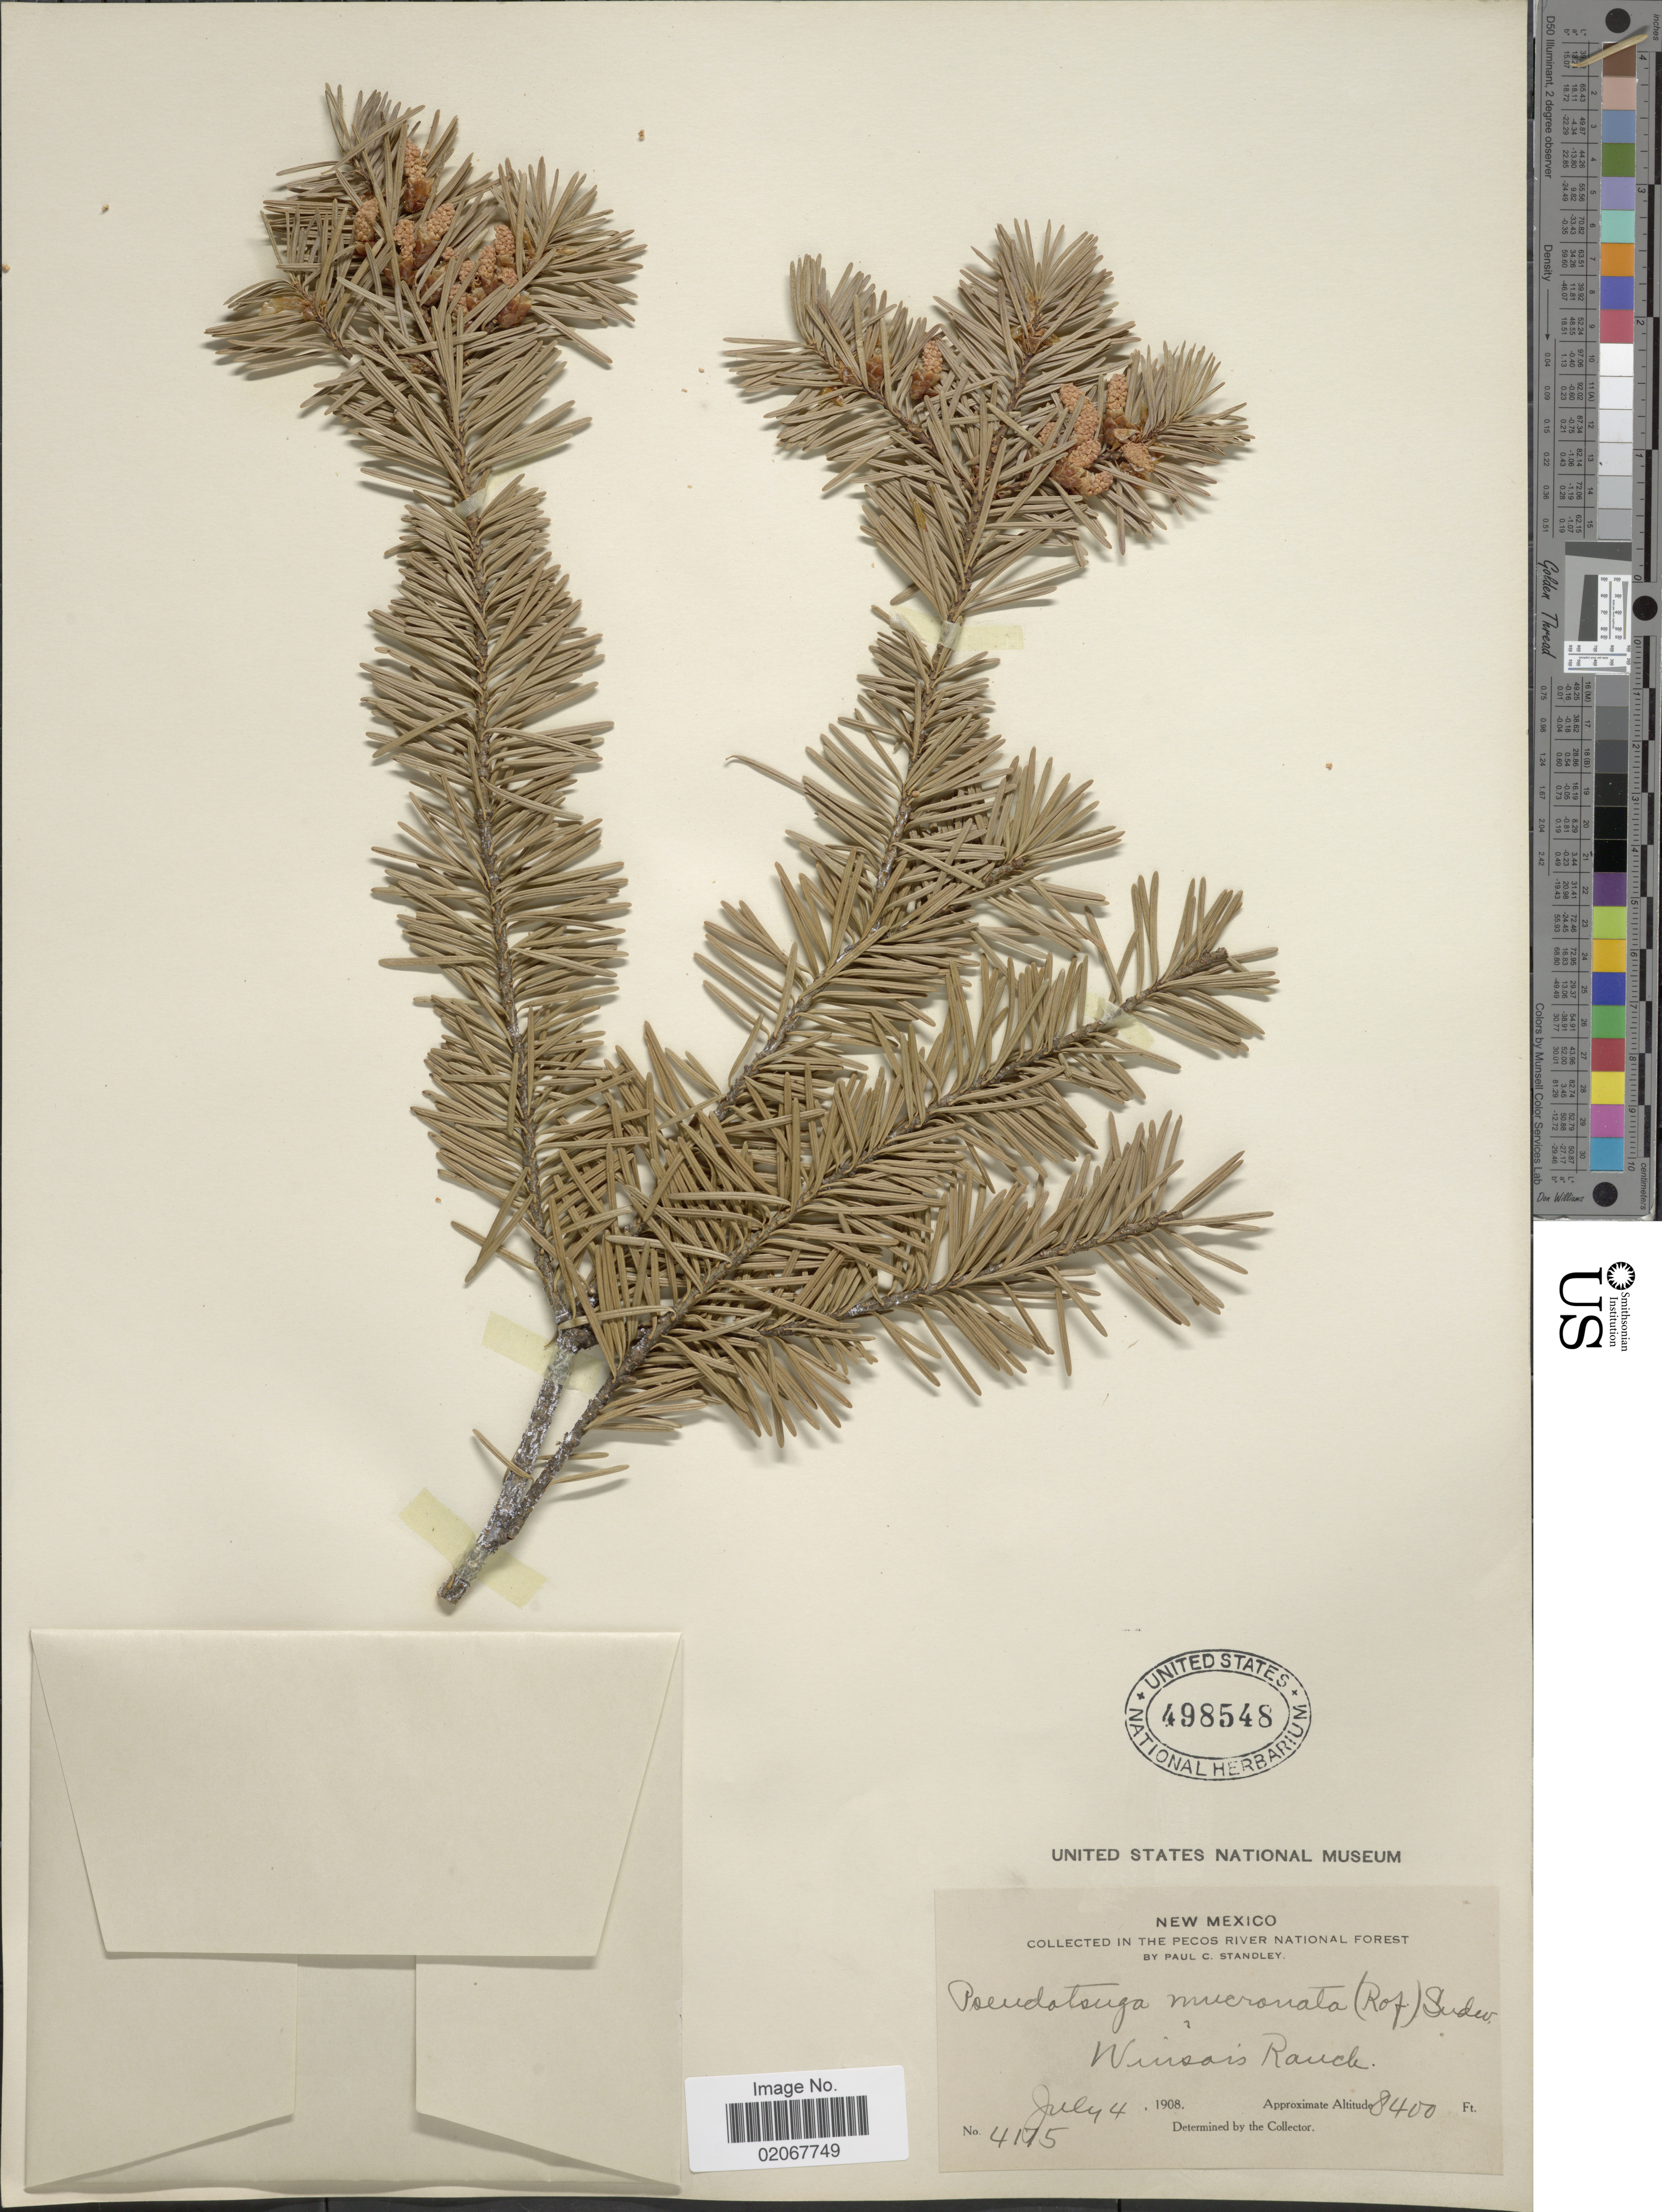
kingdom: Plantae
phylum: Tracheophyta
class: Pinopsida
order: Pinales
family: Pinaceae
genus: Pseudotsuga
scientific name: Pseudotsuga menziesii var. glauca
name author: (Beissn.) Franco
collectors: P. C. Standley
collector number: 4175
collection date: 1908-07-04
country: United States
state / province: New Mexico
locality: Winsor's Ranch, Pecos River National Forest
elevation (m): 2560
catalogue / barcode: US 498548